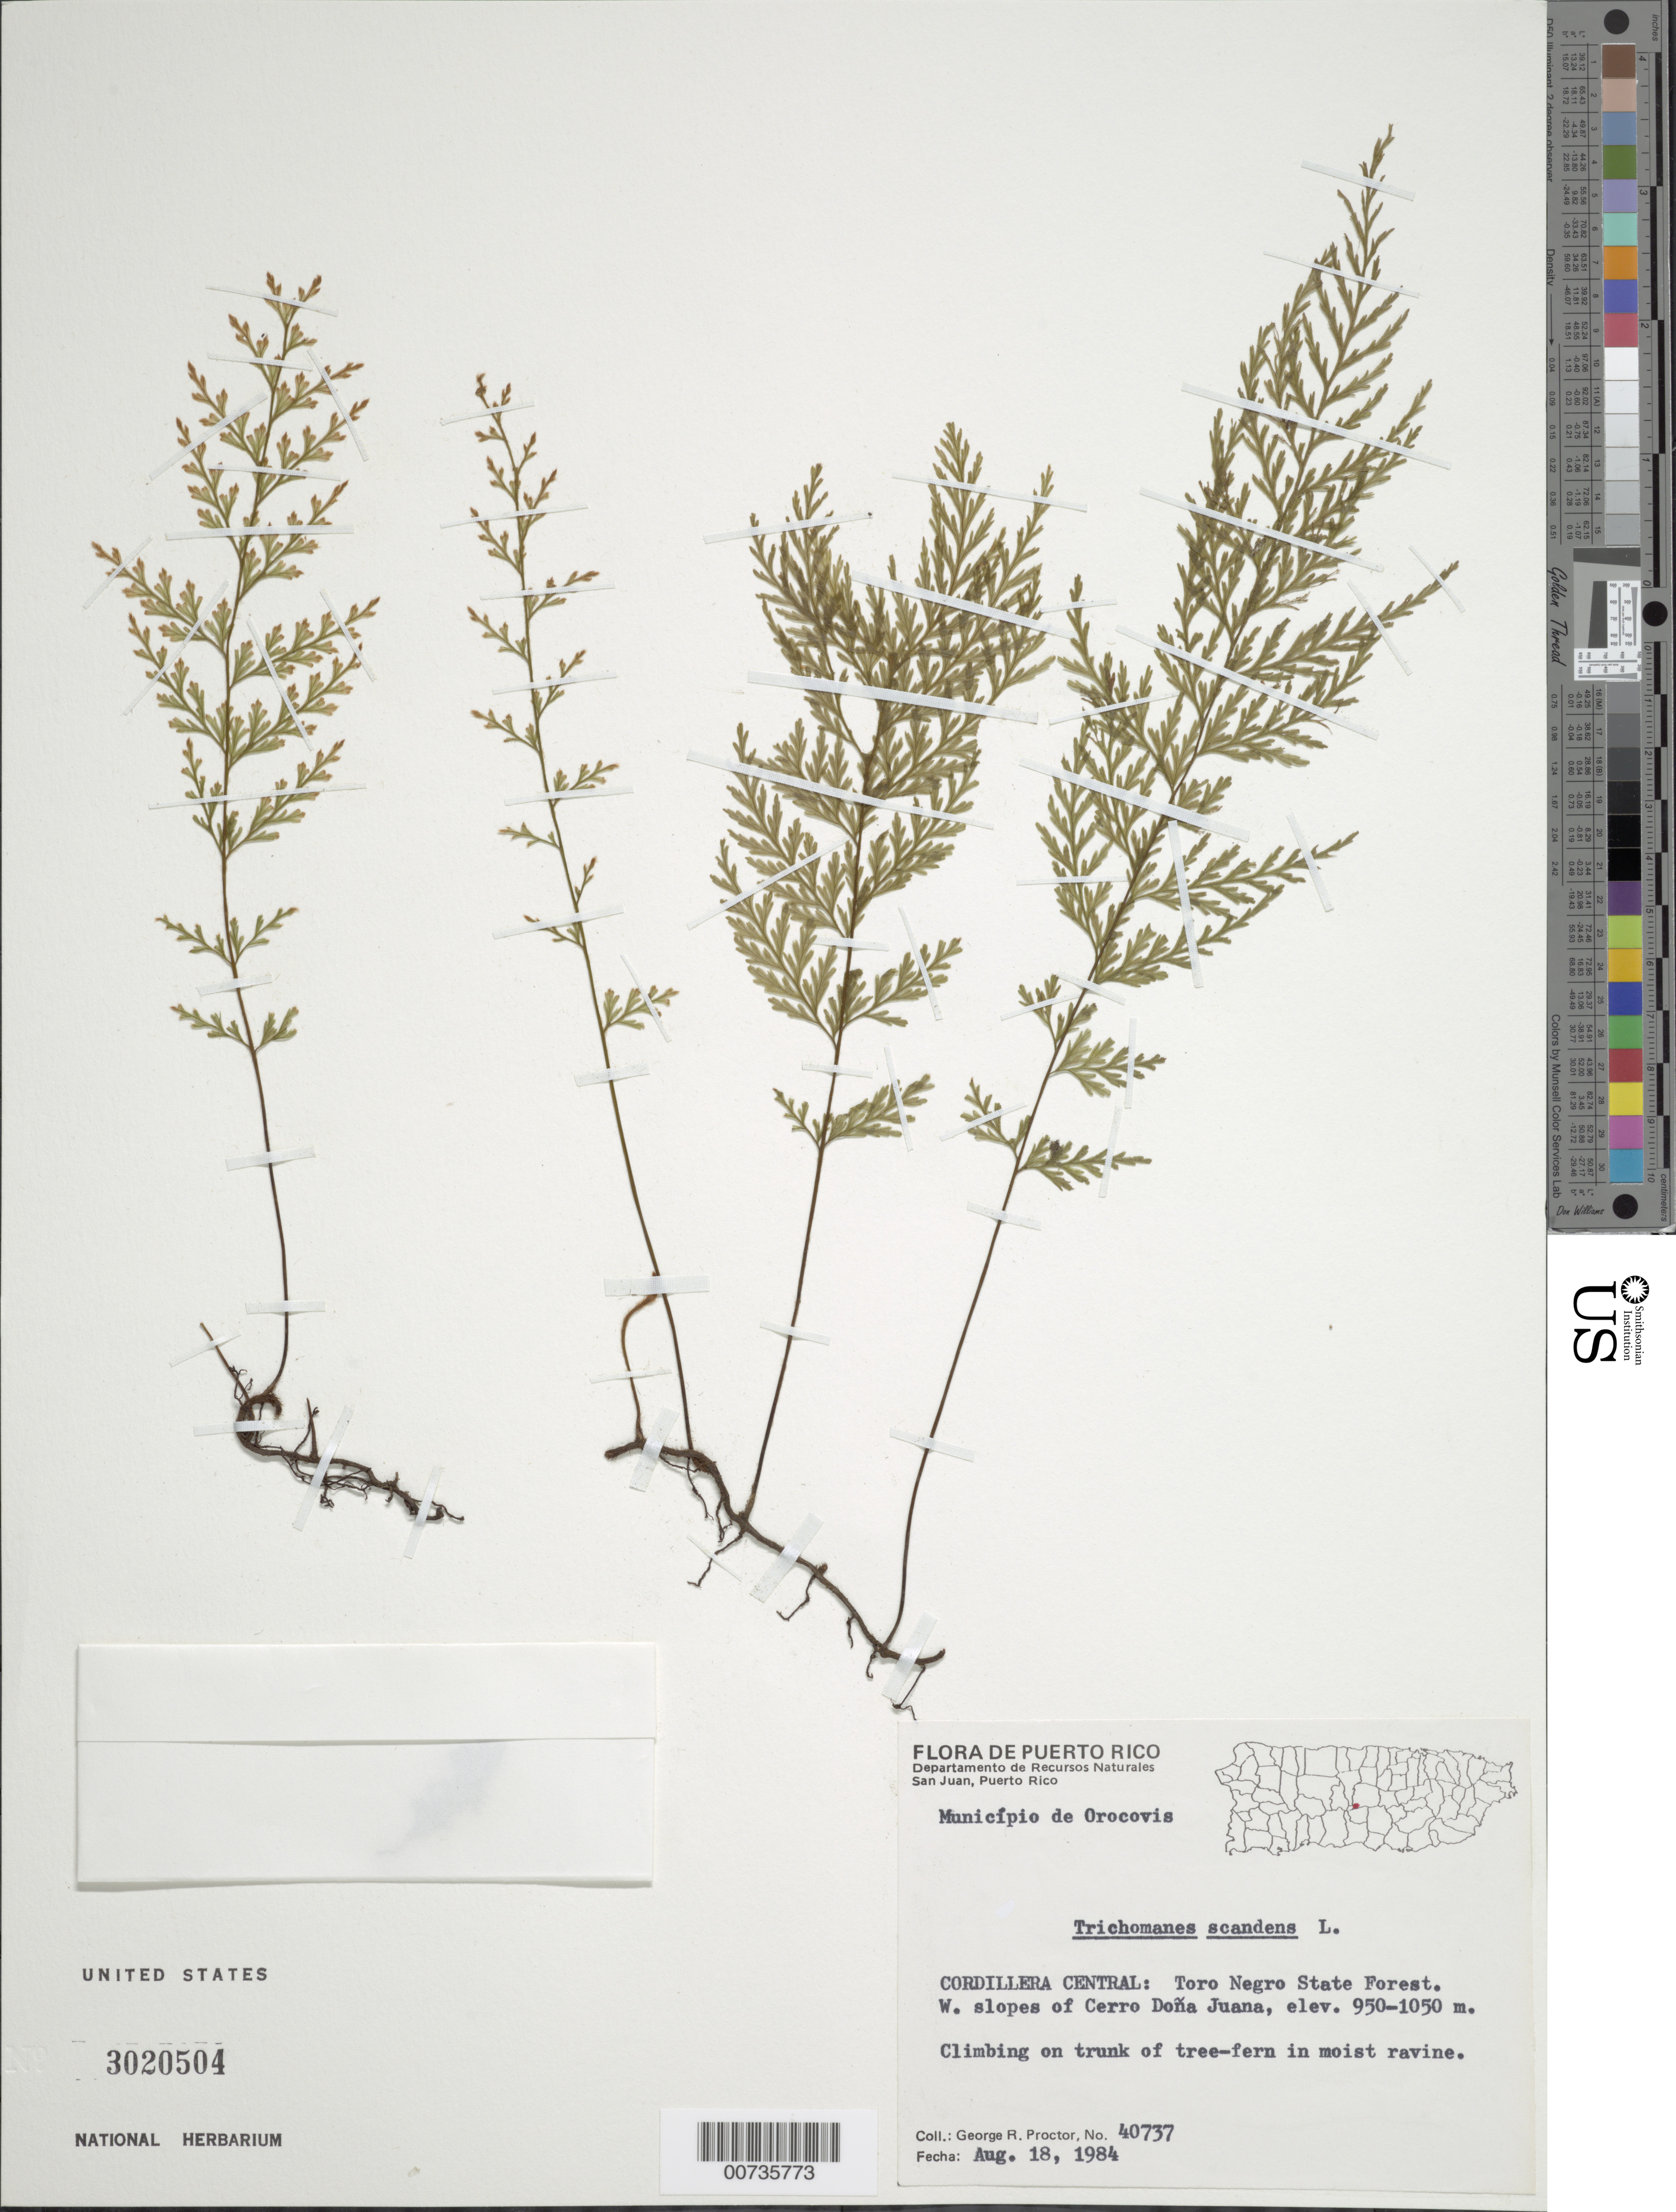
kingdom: Plantae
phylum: Tracheophyta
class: Polypodiopsida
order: Hymenophyllales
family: Hymenophyllaceae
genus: Trichomanes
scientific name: Trichomanes scandens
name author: L.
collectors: G. R. Proctor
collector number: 40737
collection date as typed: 18 Aug 1984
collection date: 1984-08-18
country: Puerto Rico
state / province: Orocovis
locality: Mun. Orocovis, Cordillera Central: Toro Negro State Forest, W slopes of Cerro Doña Juana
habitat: Climbing on trunk of tree-fern in moist ravine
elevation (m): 950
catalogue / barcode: US 3020504